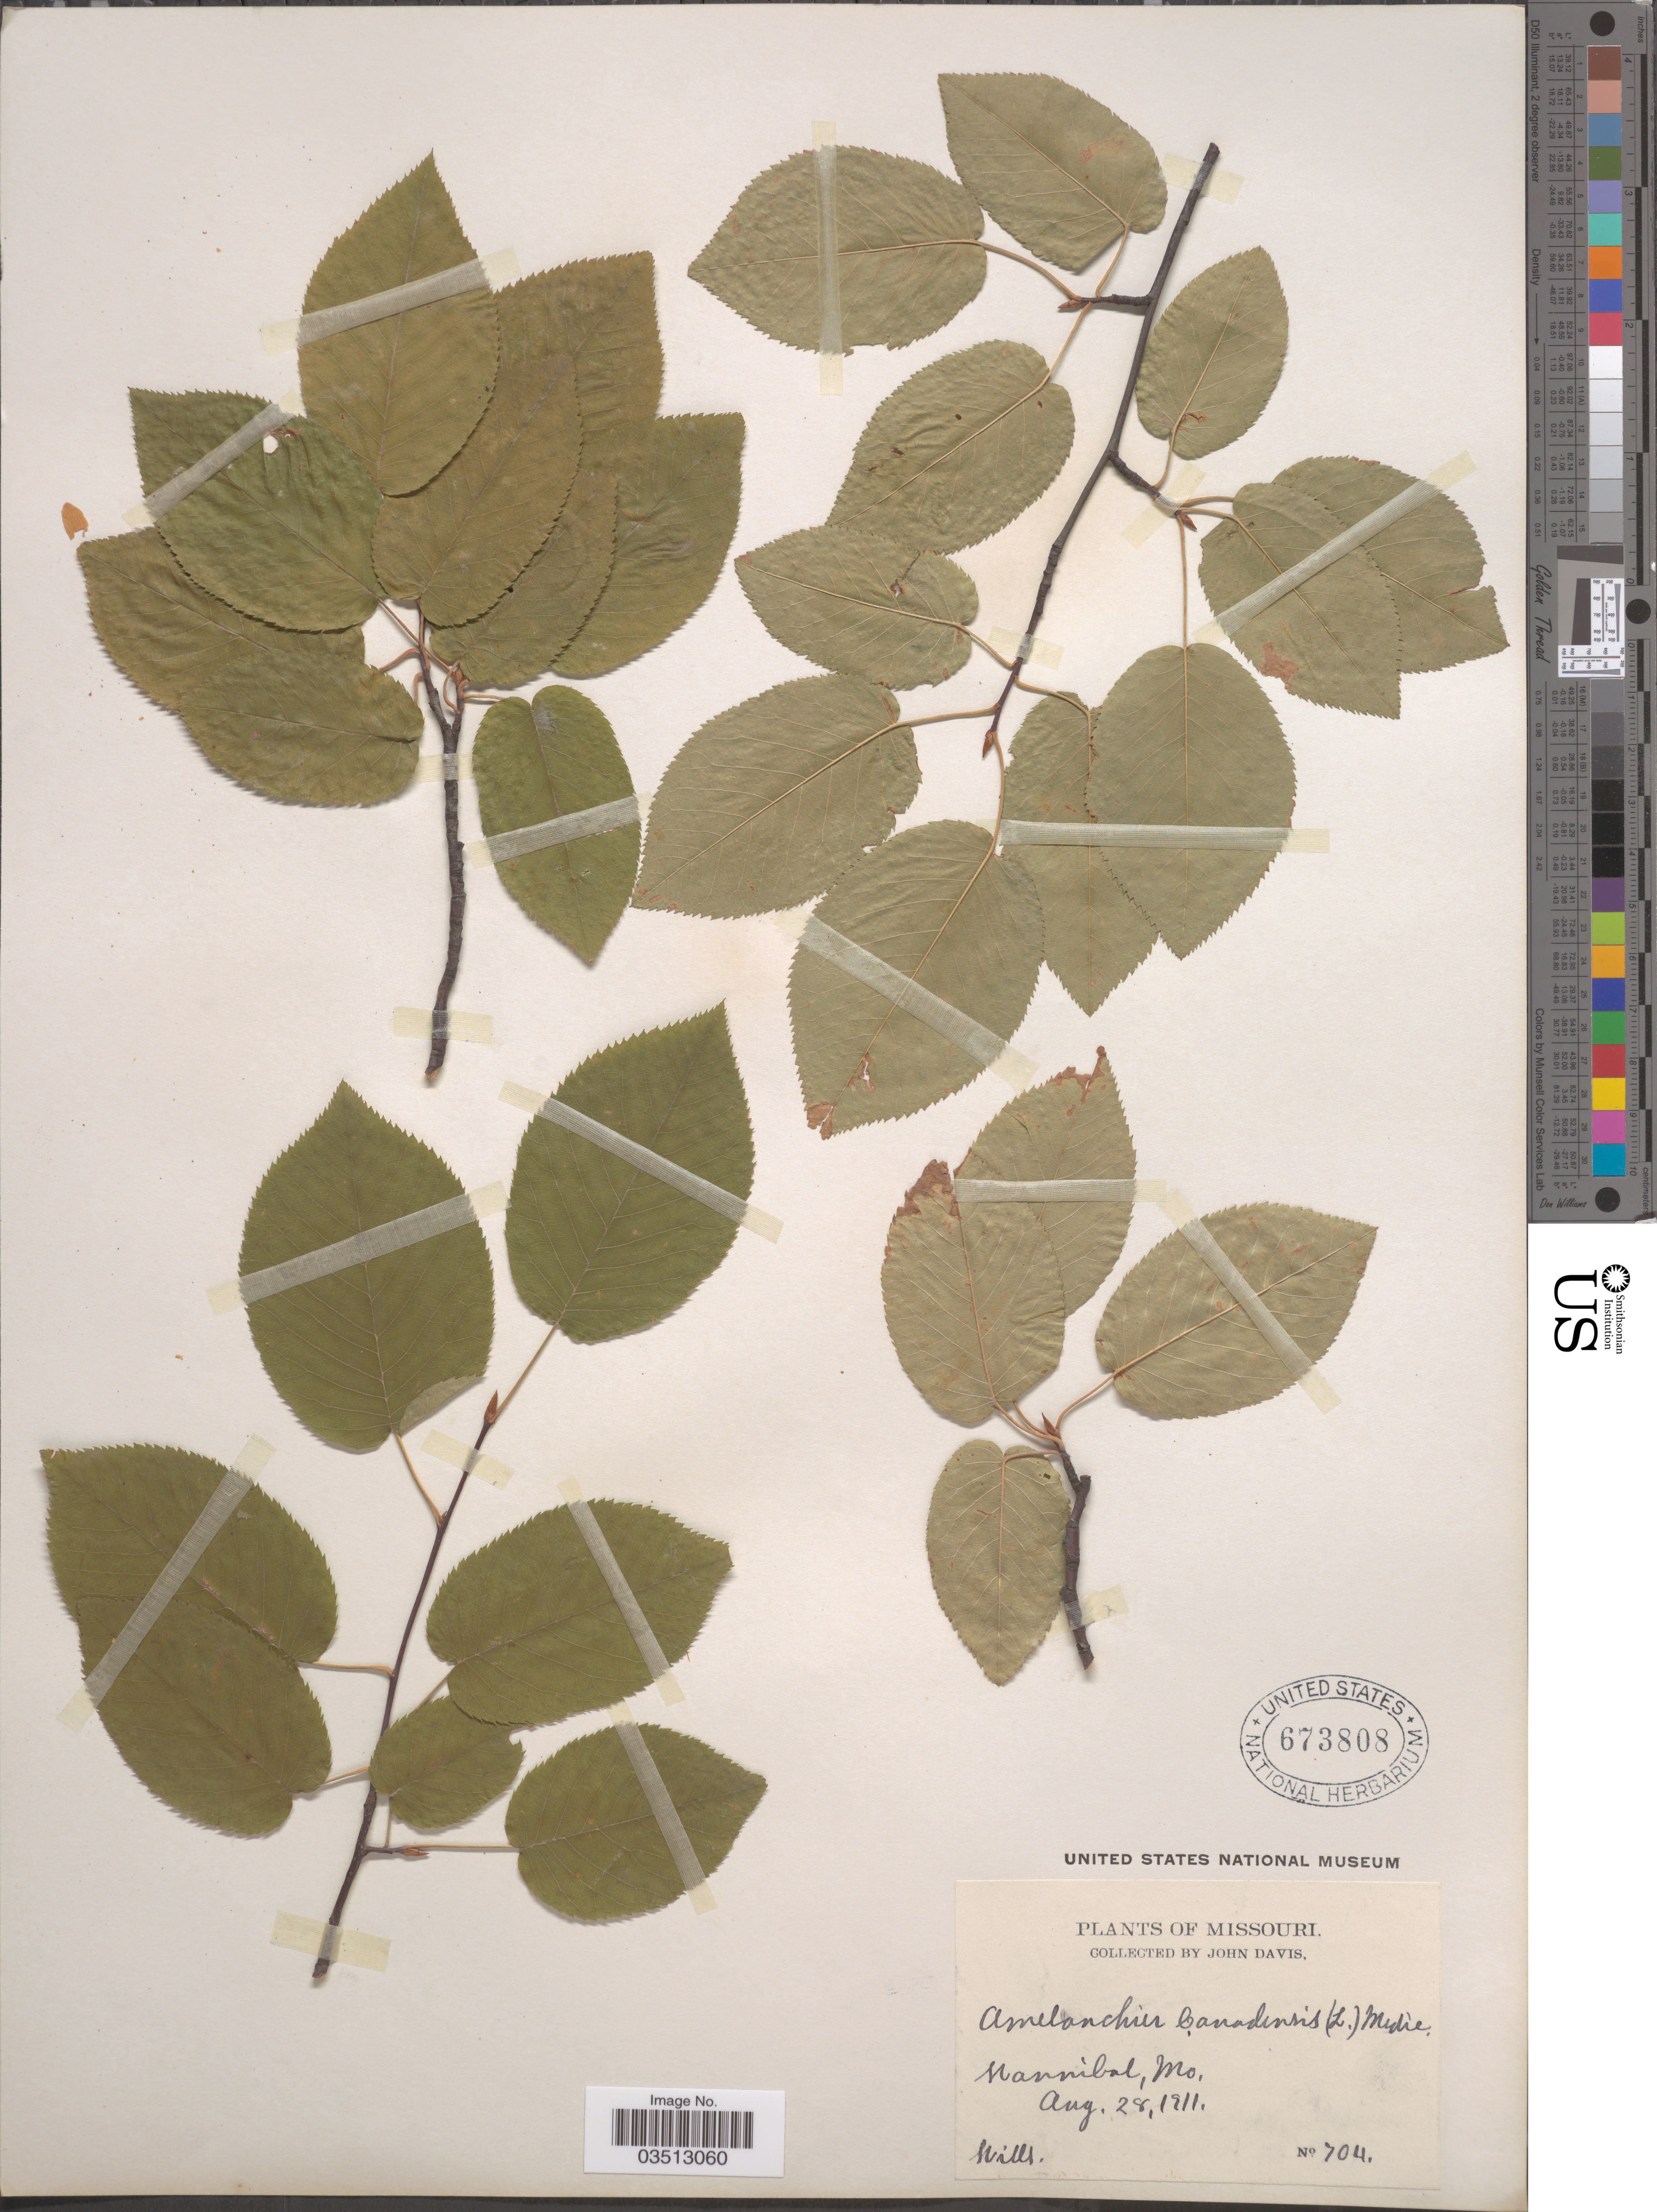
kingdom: Plantae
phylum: Tracheophyta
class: Magnoliopsida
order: Rosales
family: Rosaceae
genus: Amelanchier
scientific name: Amelanchier sp.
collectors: J. Davis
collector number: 704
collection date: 1911-08-28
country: United States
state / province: Missouri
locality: Hannibal.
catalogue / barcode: US 673808